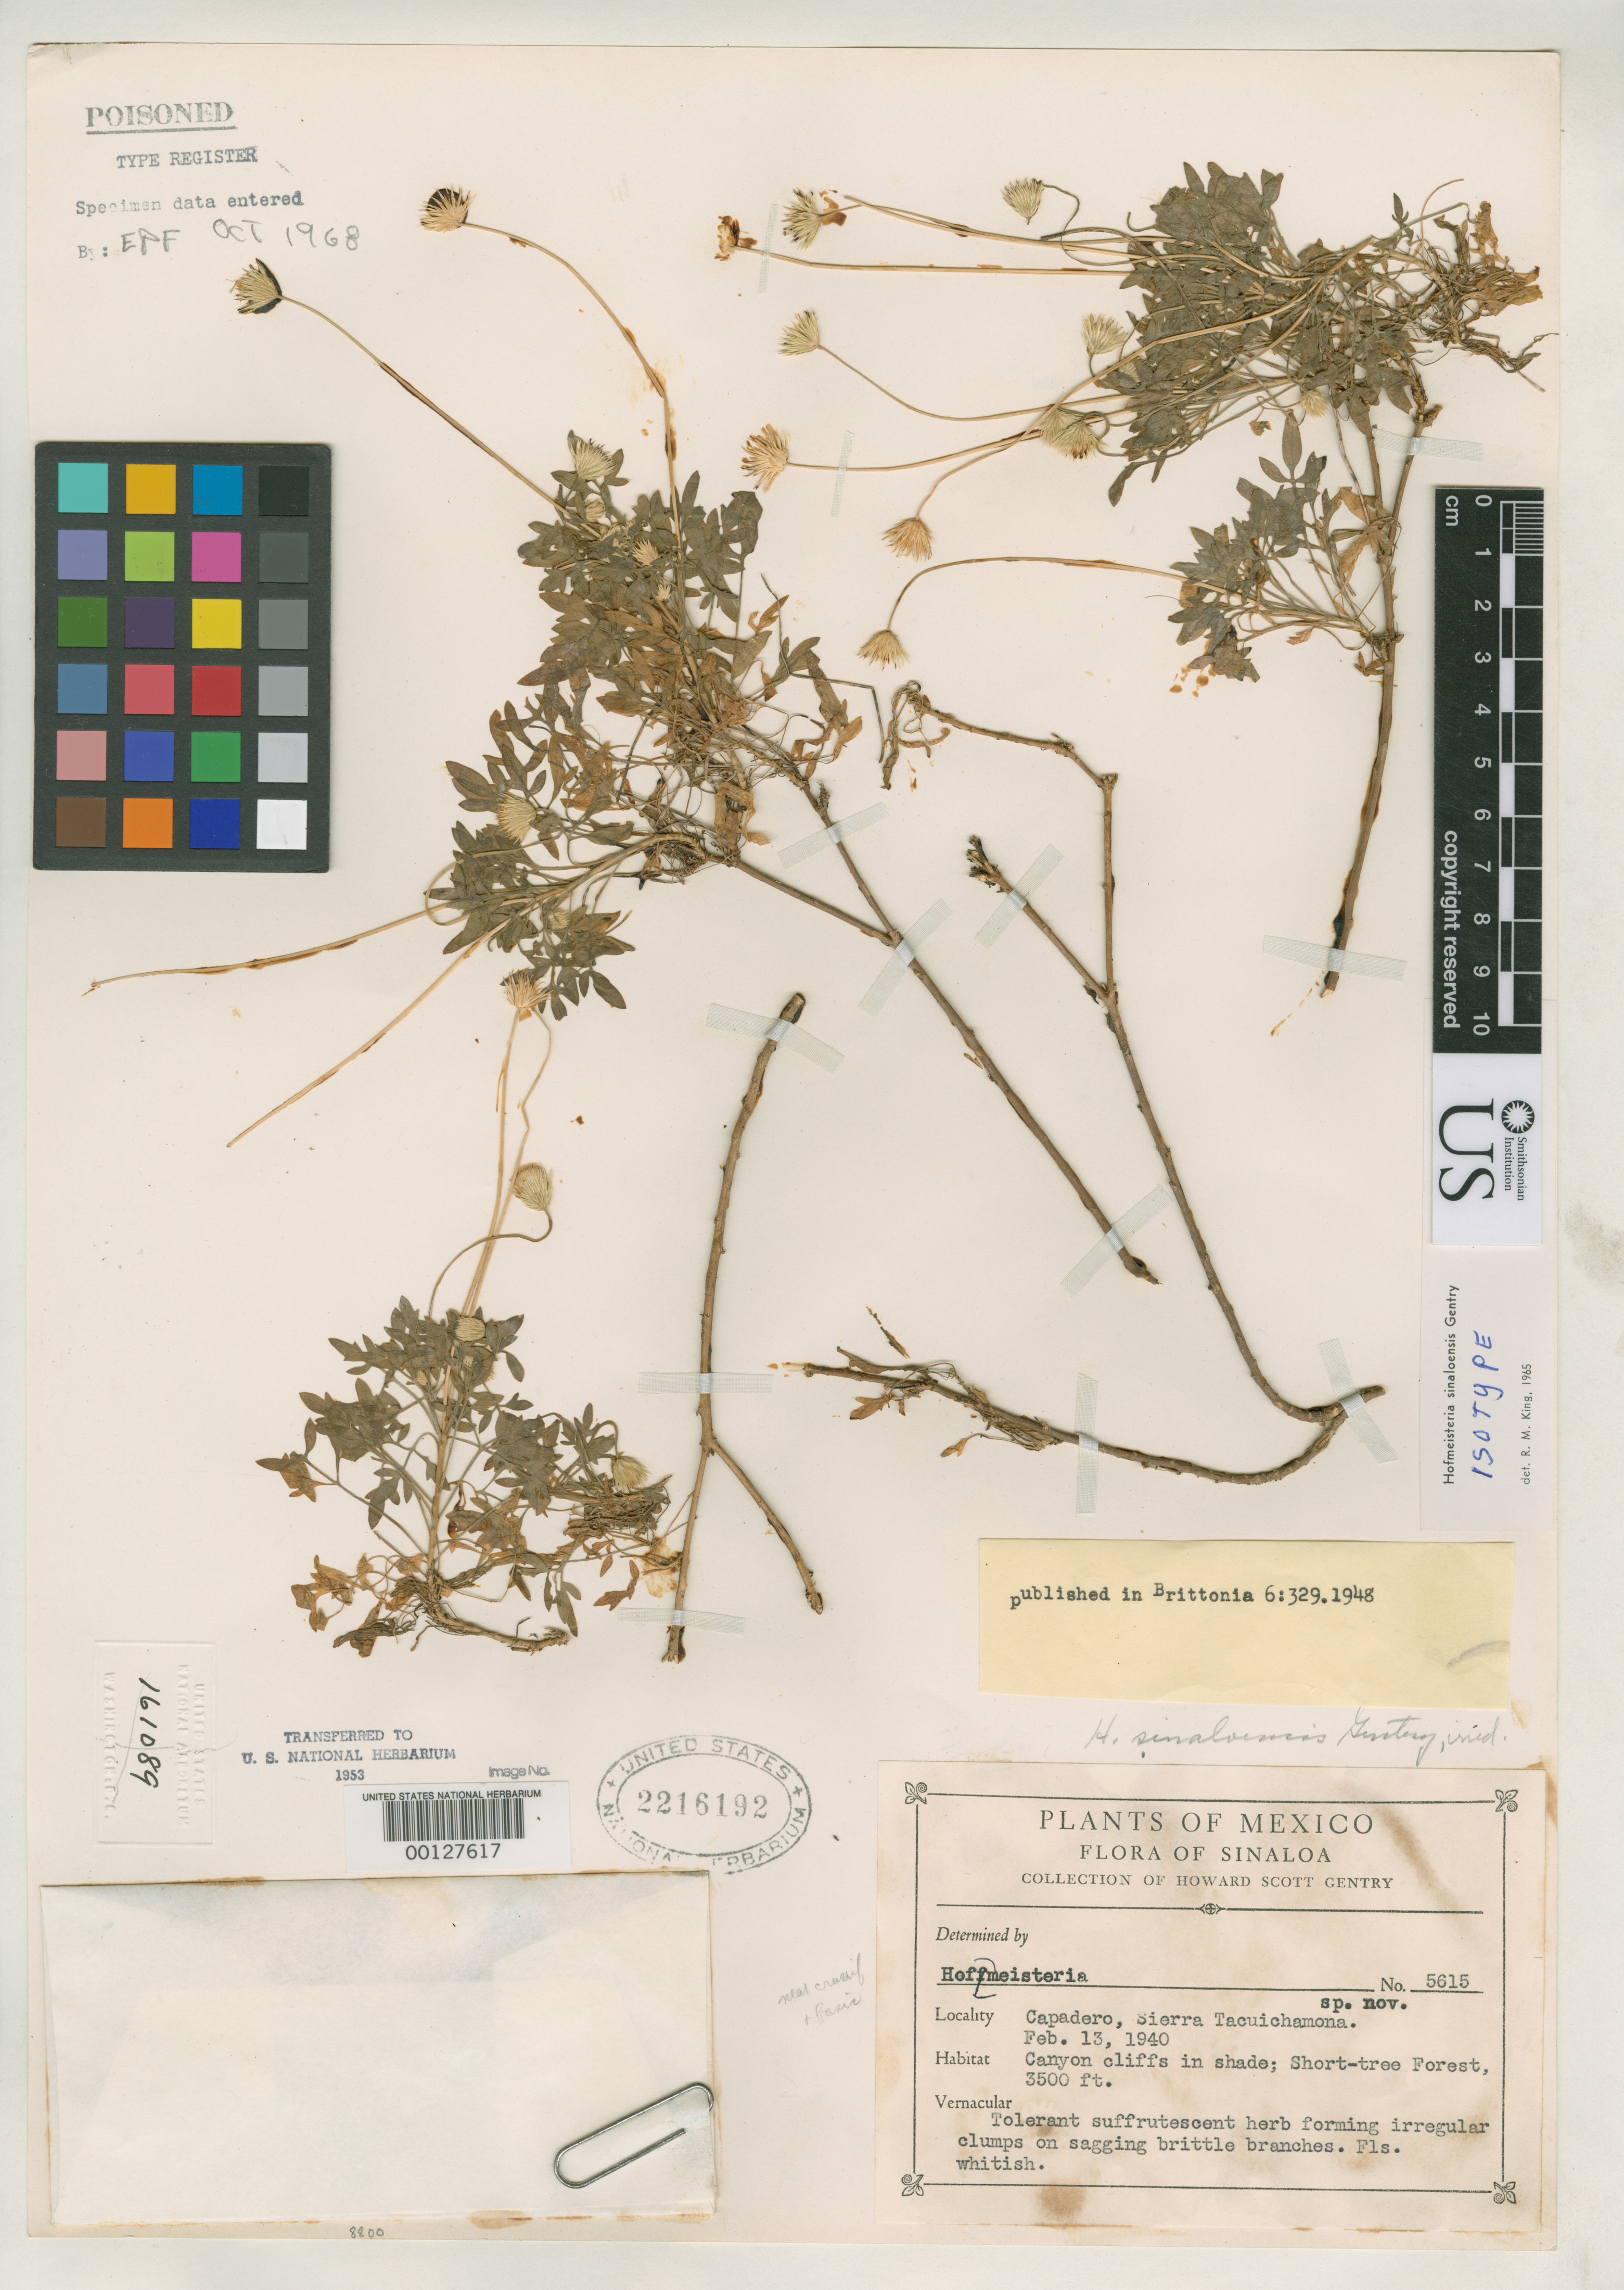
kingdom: Plantae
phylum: Tracheophyta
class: Magnoliopsida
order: Asterales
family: Asteraceae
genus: Hofmeisteria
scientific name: Hofmeisteria sinaloensis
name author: Gentry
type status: Isotype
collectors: H. S. Gentry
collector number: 5615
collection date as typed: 13 Feb 1940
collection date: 1940-02-13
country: Mexico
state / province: Sinaloa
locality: Capadero, Sierra Tacuichamona.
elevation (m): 1067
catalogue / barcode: US 2216192